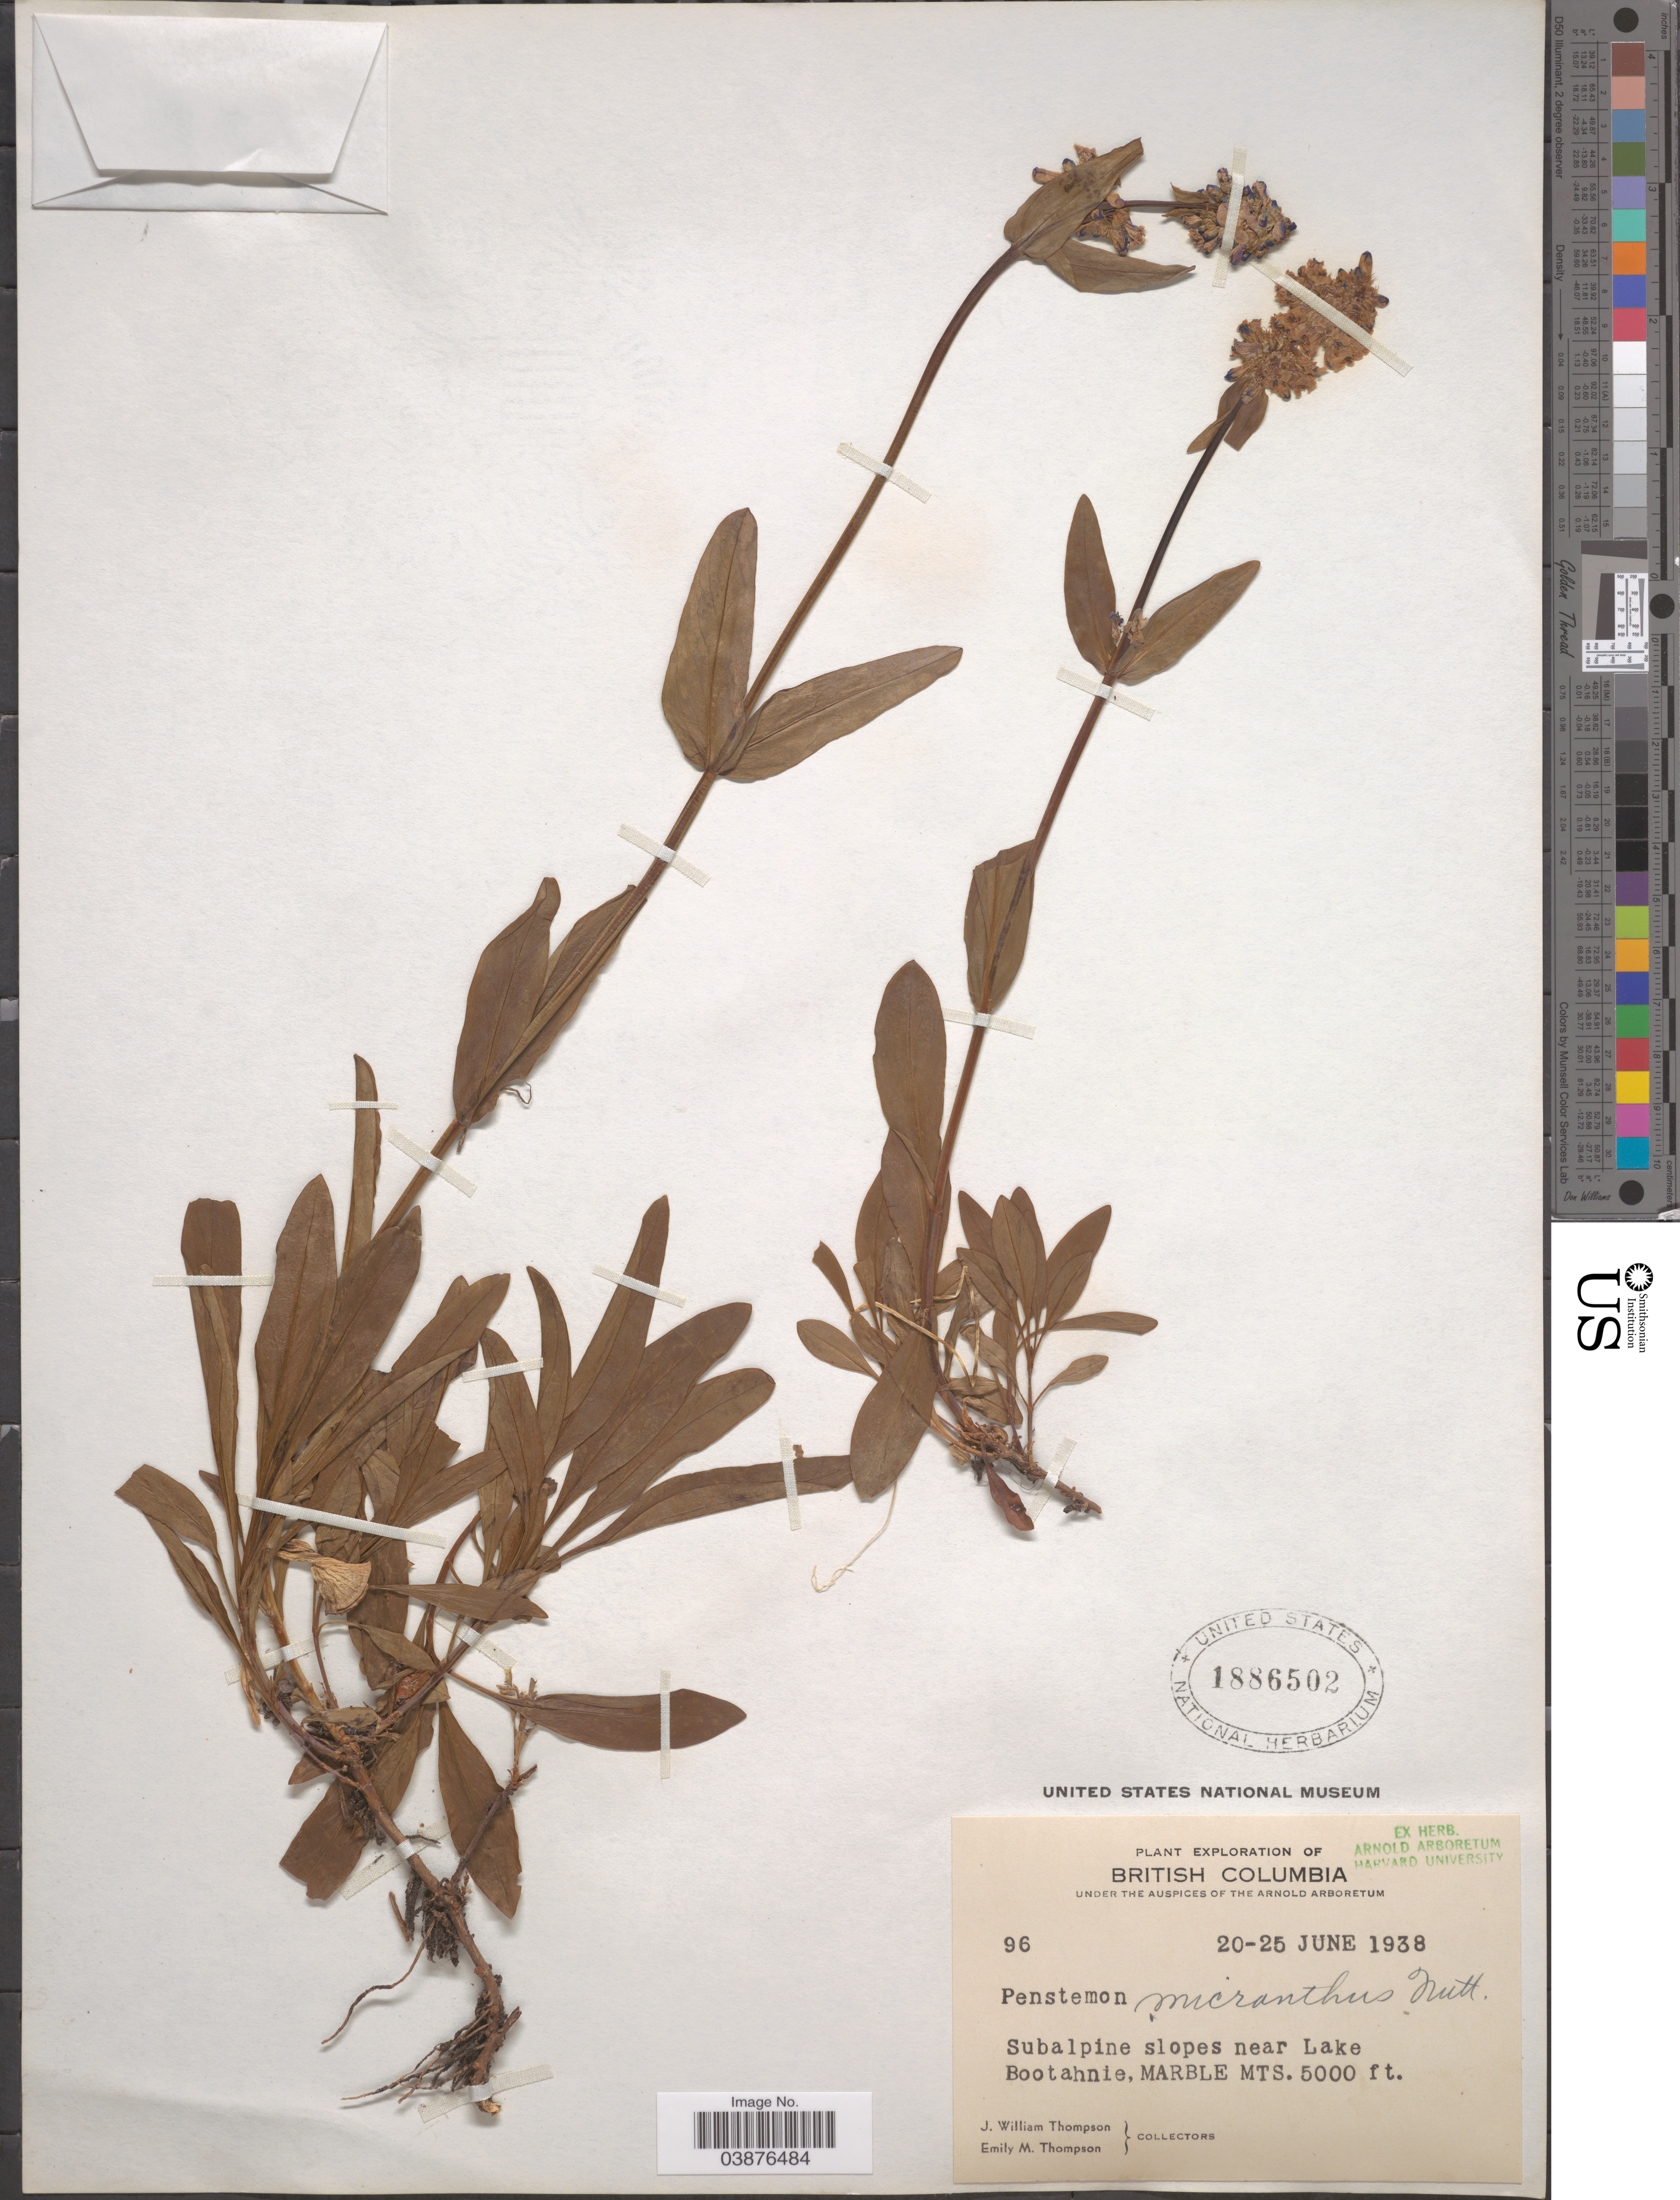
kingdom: Plantae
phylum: Tracheophyta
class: Magnoliopsida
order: Lamiales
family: Plantaginaceae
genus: Penstemon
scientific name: Penstemon procerus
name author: Douglas ex Graham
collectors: J. W. Thompson & E. M. Thompson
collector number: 96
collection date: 1938-06-20/1938-06-25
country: Canada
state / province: British Columbia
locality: Subalpine slopes near Lake Bootahnie, Marble Mts.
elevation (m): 1524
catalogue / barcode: US 1886502